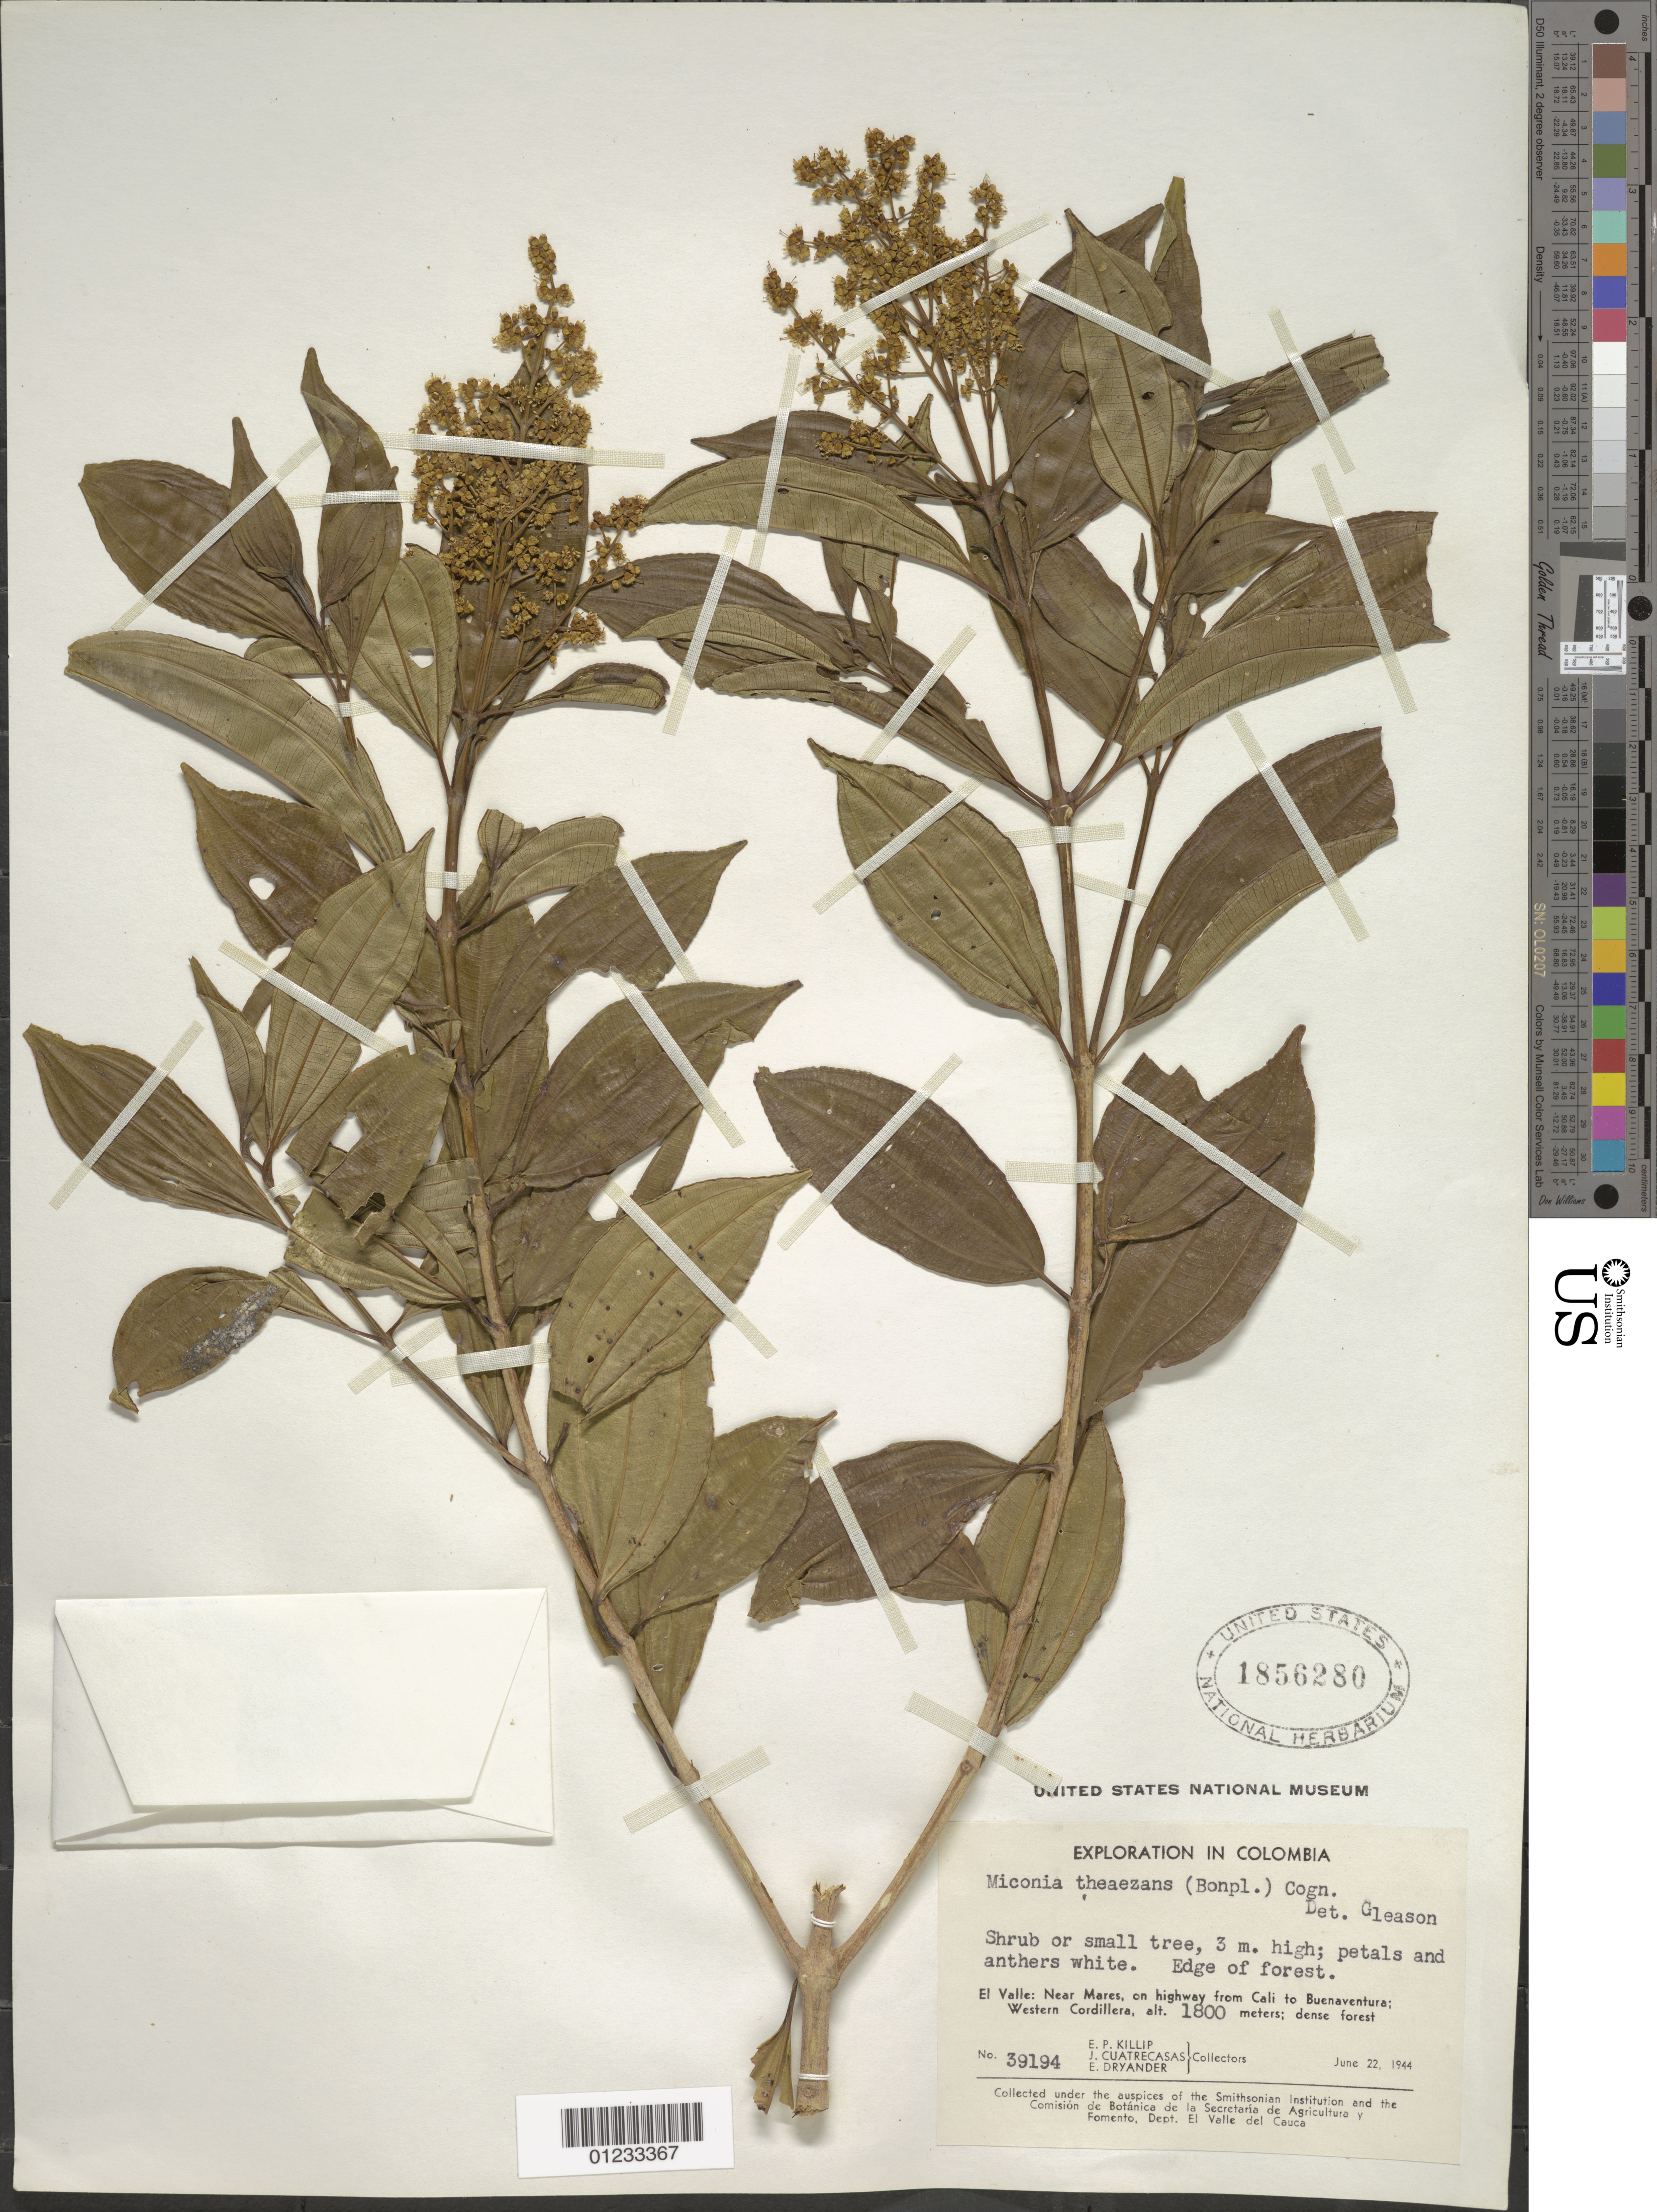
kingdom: Plantae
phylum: Tracheophyta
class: Magnoliopsida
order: Myrtales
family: Melastomataceae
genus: Miconia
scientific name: Miconia theizans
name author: (Bonpl.) Cogn.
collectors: E. P. Killip, J. Cuatrecasas & E. I. Dryander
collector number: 39194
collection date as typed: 22 Jun 1944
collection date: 1944-06-22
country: Colombia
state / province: Valle del Cauca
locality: Near Mares, on highway from Cali to Buenaventura; Western Cordillera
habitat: dense forest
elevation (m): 1800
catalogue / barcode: US 1856280